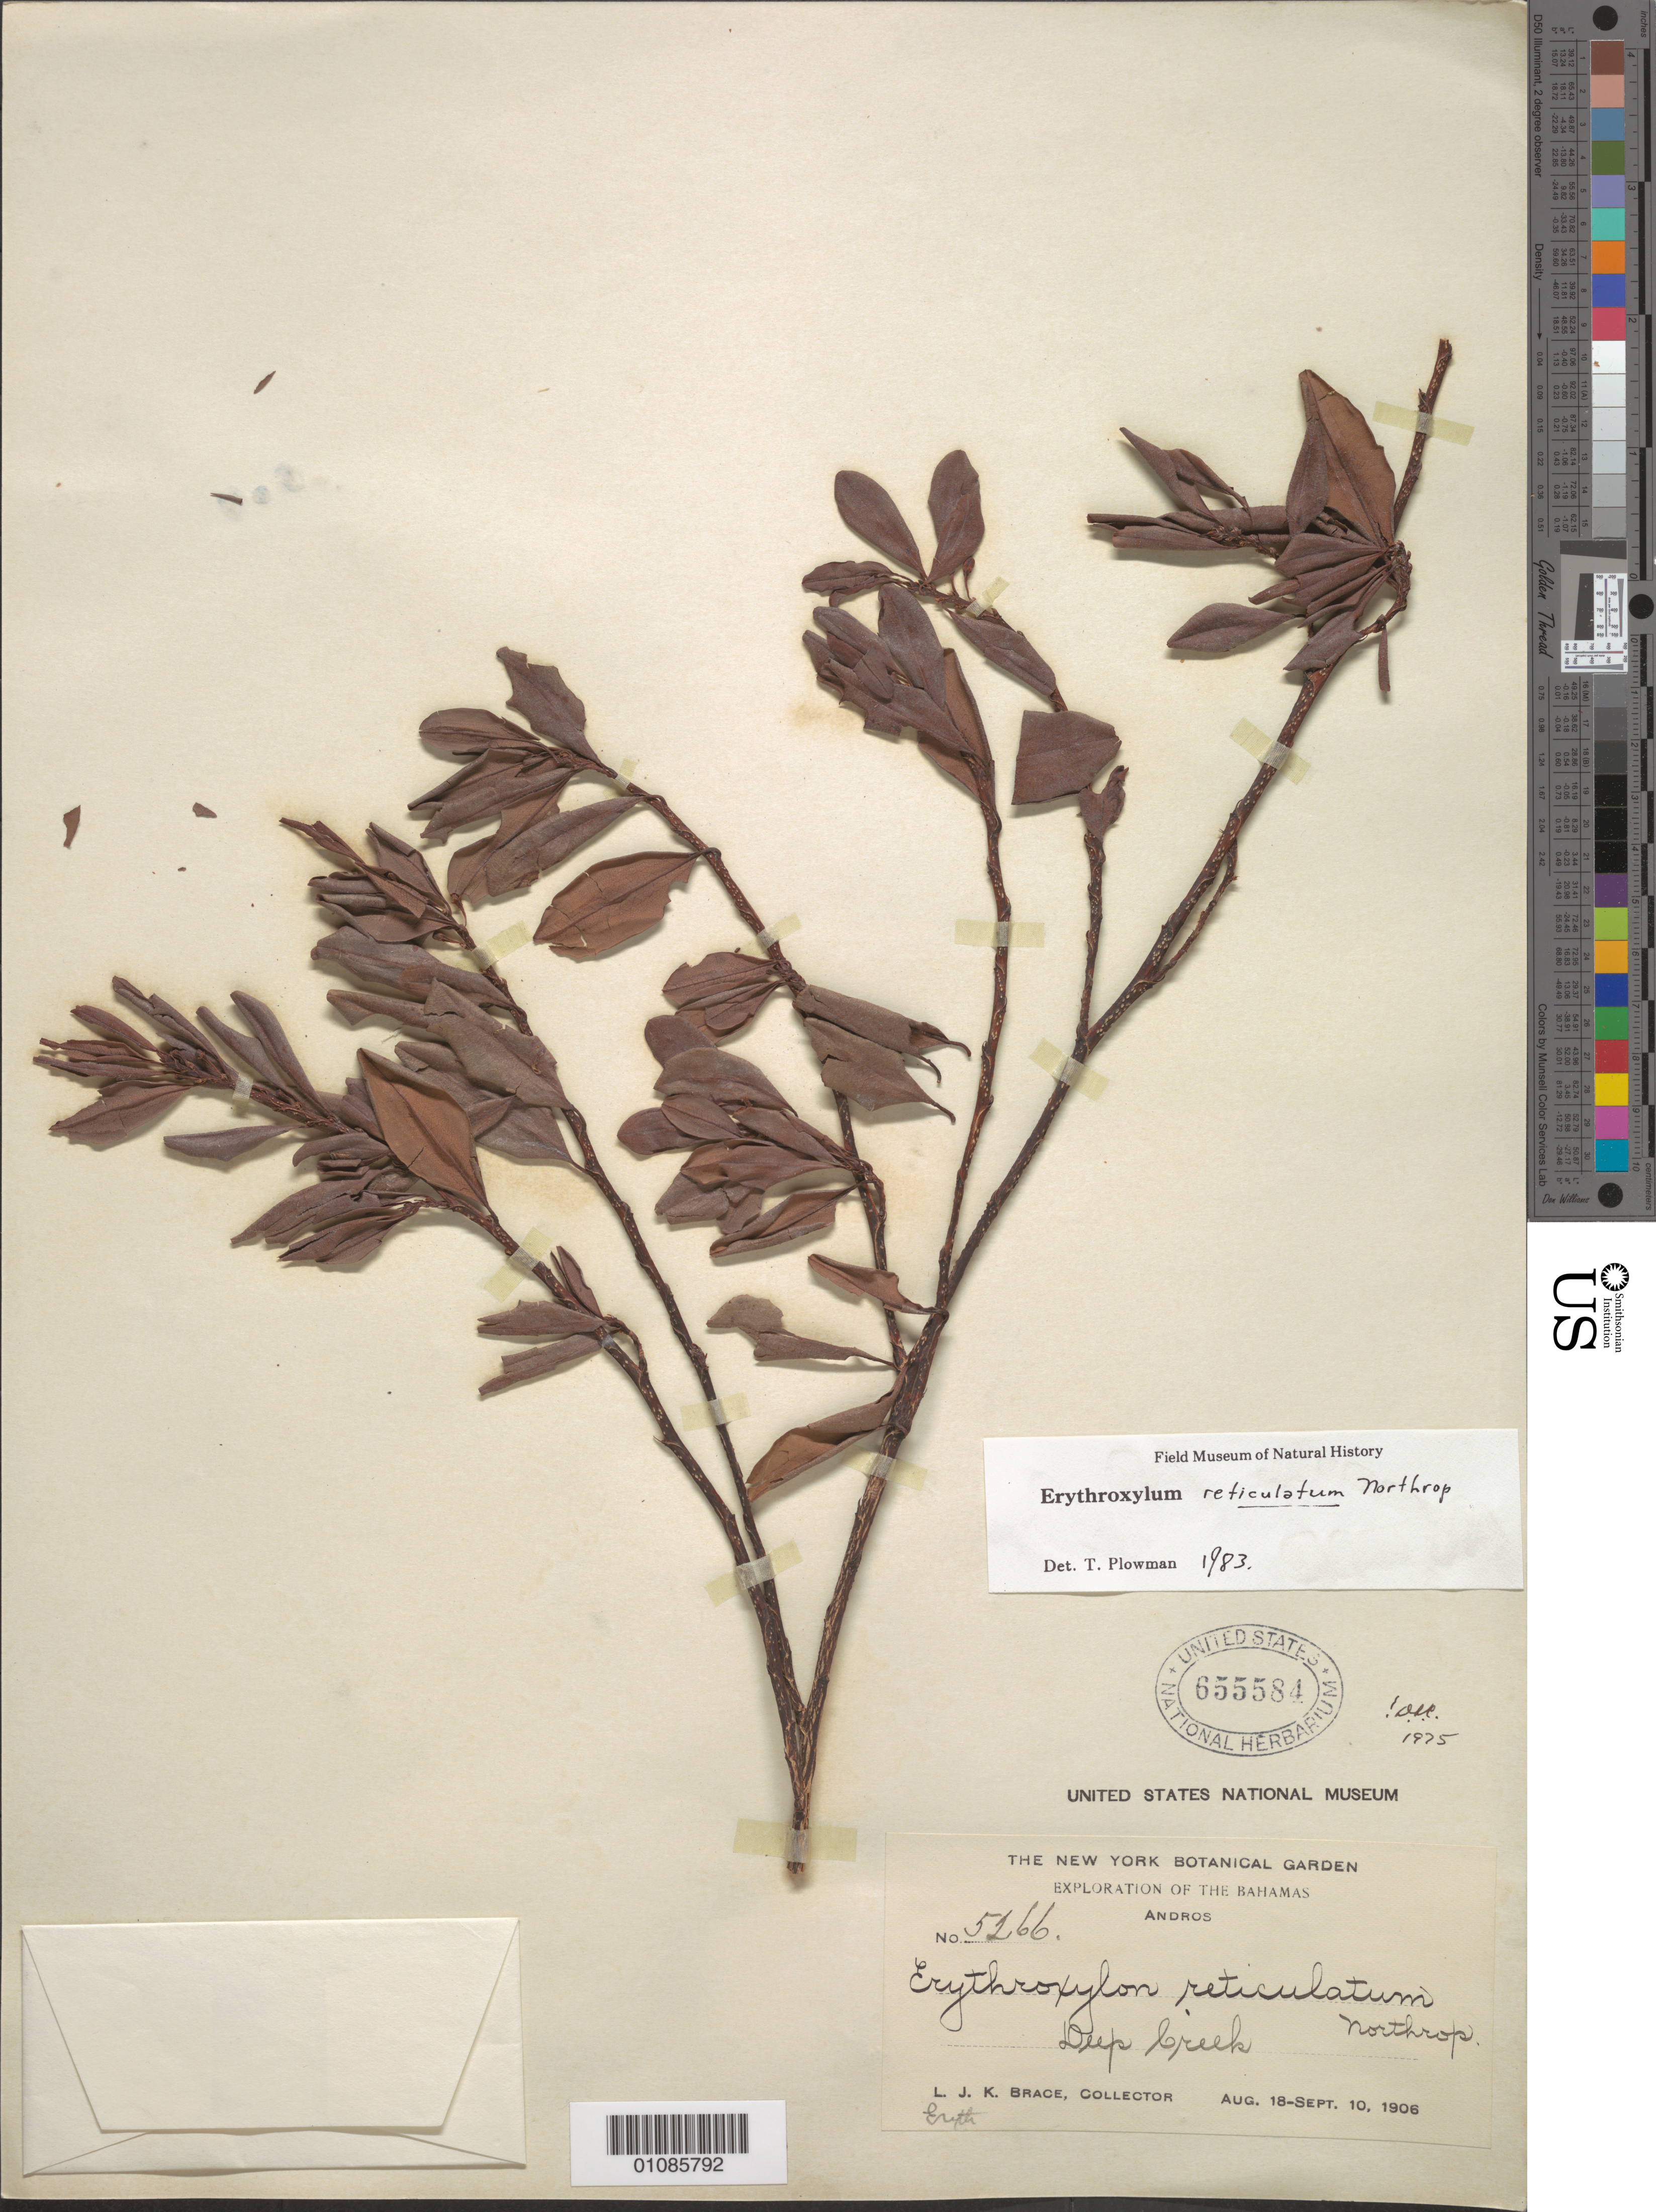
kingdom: Plantae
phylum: Tracheophyta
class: Magnoliopsida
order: Malpighiales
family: Erythroxylaceae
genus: Erythroxylum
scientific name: Erythroxylum reticulatum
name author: Northr.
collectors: L. J. K. Brace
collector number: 5166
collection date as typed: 18 Aug 1906 to 10 Sep 1906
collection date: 1906-08-18/1906-09-10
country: Bahamas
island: Andros I.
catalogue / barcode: US 655584